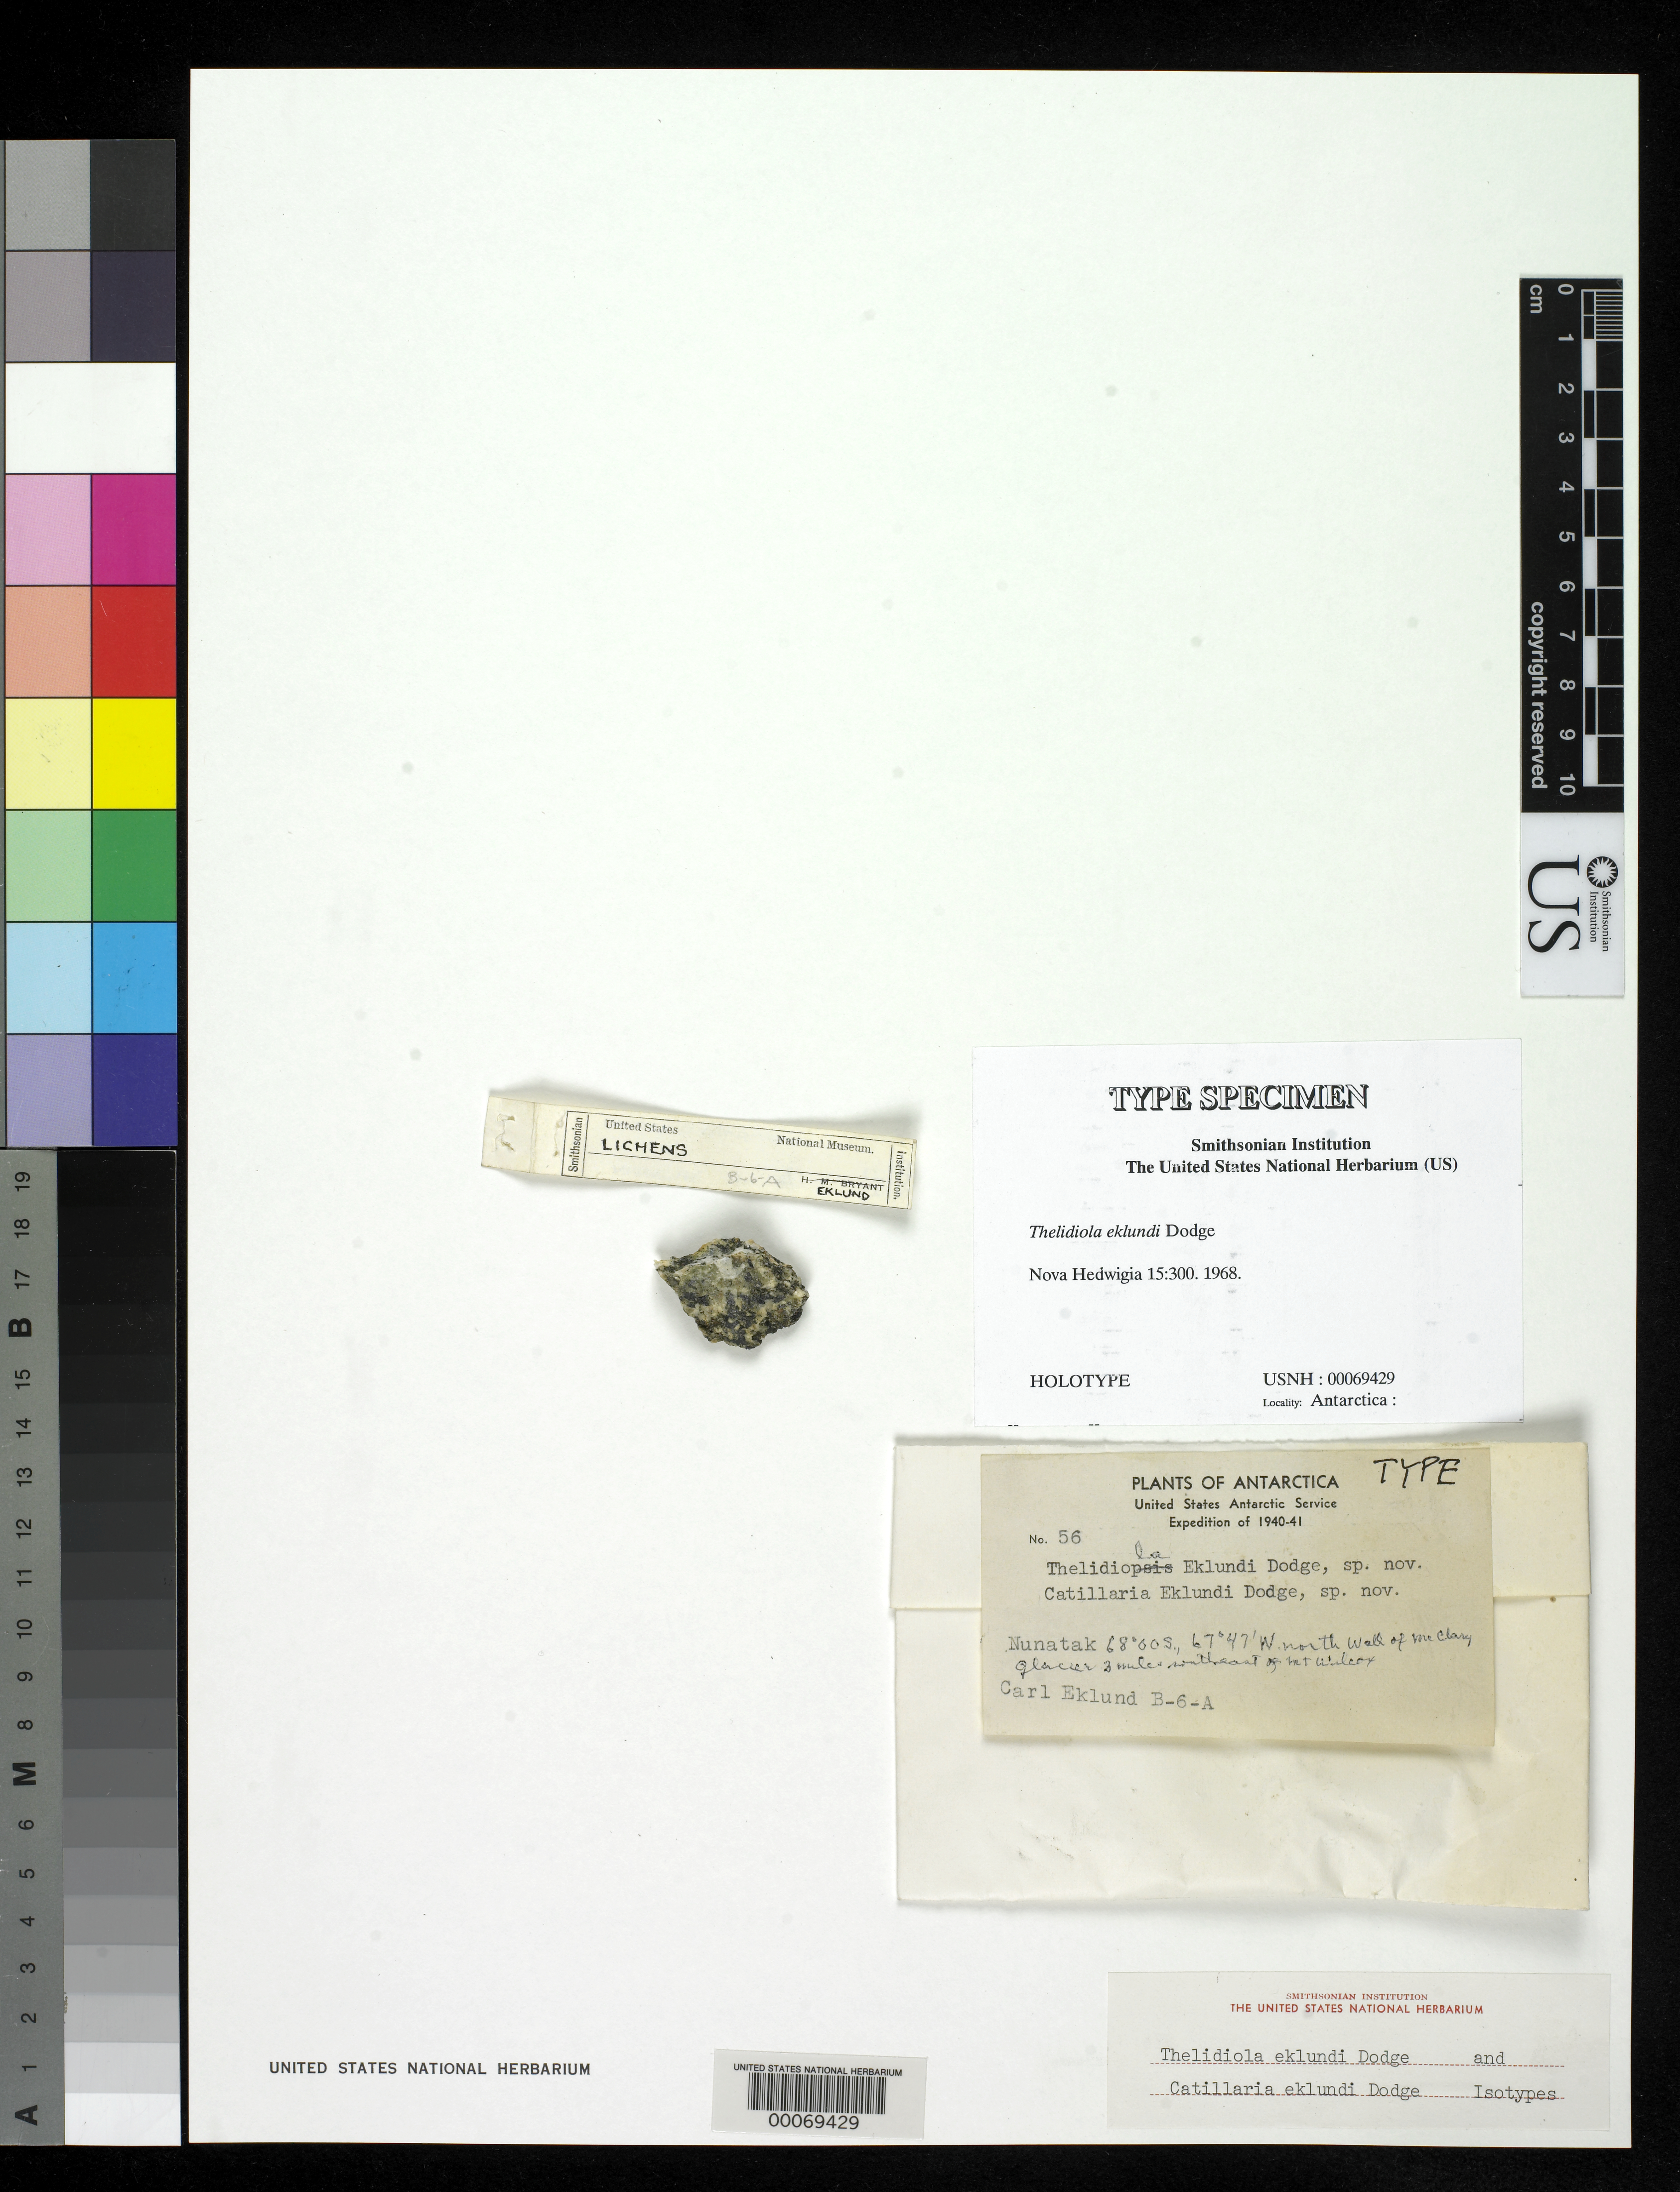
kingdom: Fungi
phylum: Ascomycota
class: Eurotiomycetes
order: Verrucariales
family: Verrucariaceae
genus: Thelidiola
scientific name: Thelidiola eklundii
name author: C.W. Dodge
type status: Type Collection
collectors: C. Eklund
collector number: B-6-a (U.S. ASE 56)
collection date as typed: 1940 to -- --- 1941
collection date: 1940/1941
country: Antarctica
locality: Nunatak.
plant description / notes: Packet includes two different taxa, both types: Catillaria eklundii Dodge & Thelidiola eklundii Dodge; filed in the type herbarium under Thelidiola eklundii